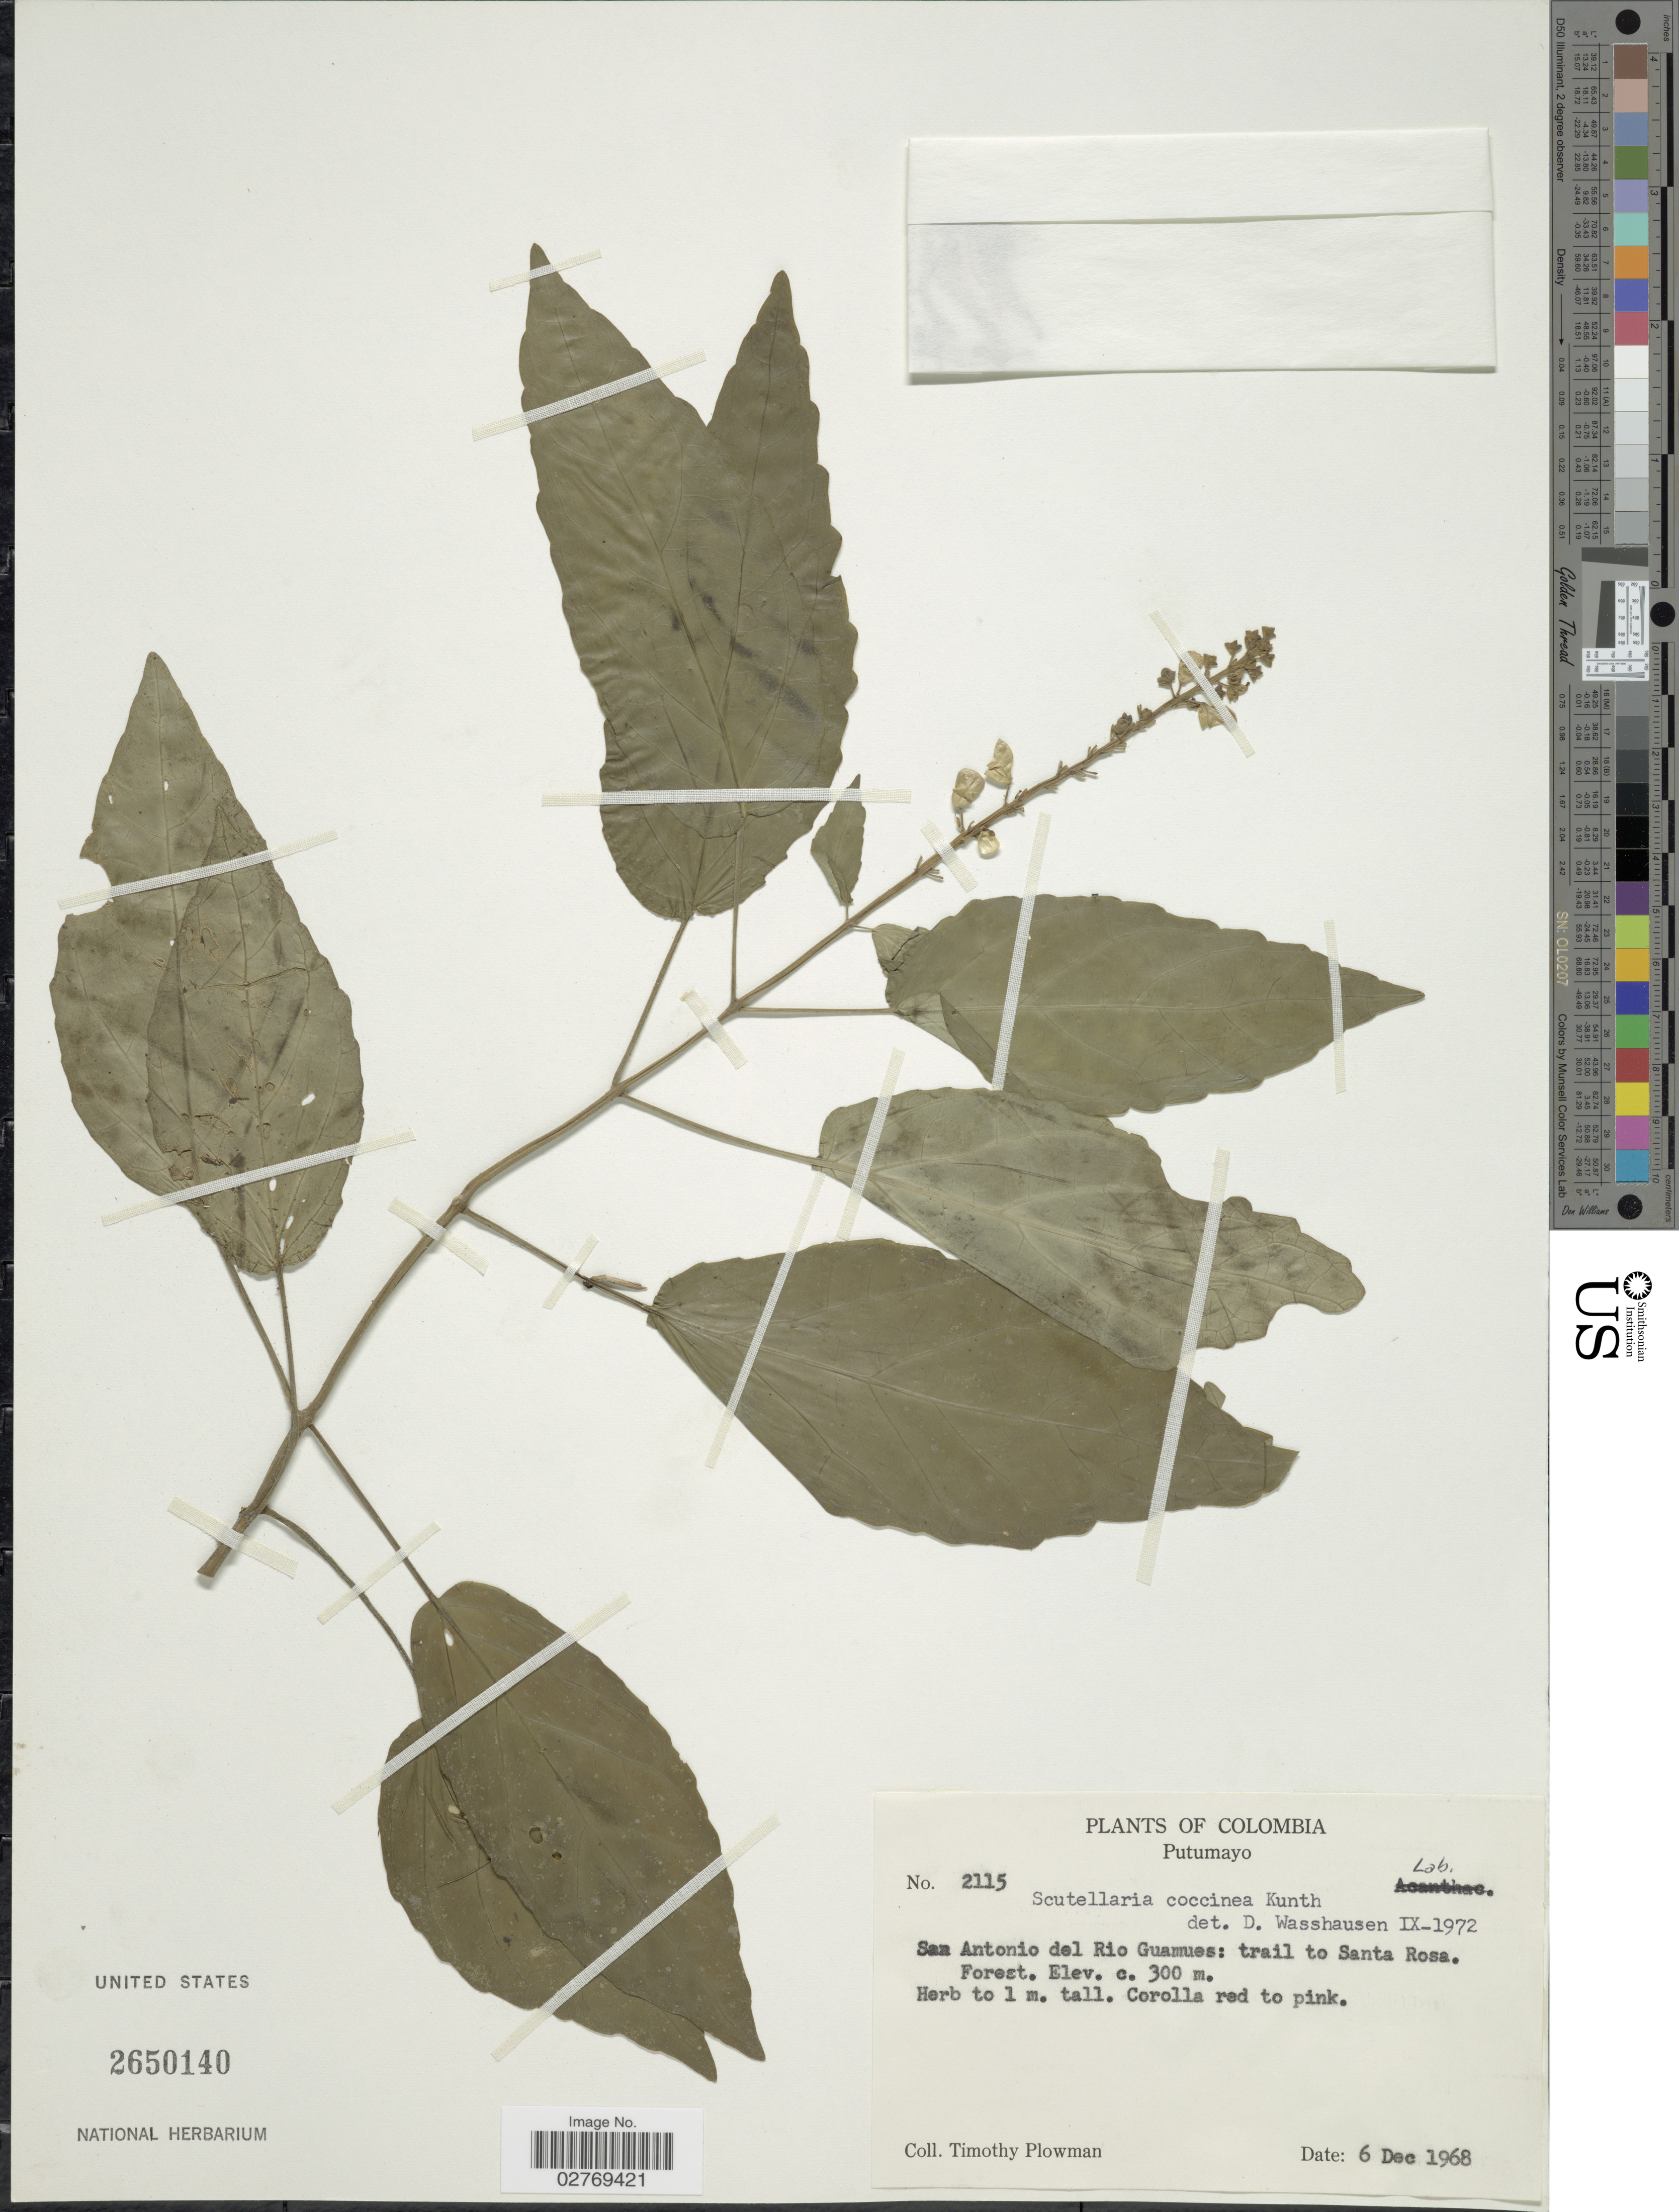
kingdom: Plantae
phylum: Tracheophyta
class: Magnoliopsida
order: Lamiales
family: Lamiaceae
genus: Scutellaria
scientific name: Scutellaria coccinea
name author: Kunth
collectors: T. Plowman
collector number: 2115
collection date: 1968-12-06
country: Colombia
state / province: Putumayo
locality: San Antonio del Rio Guamues: trail to Santa Rosa.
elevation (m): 300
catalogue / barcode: US 2650140